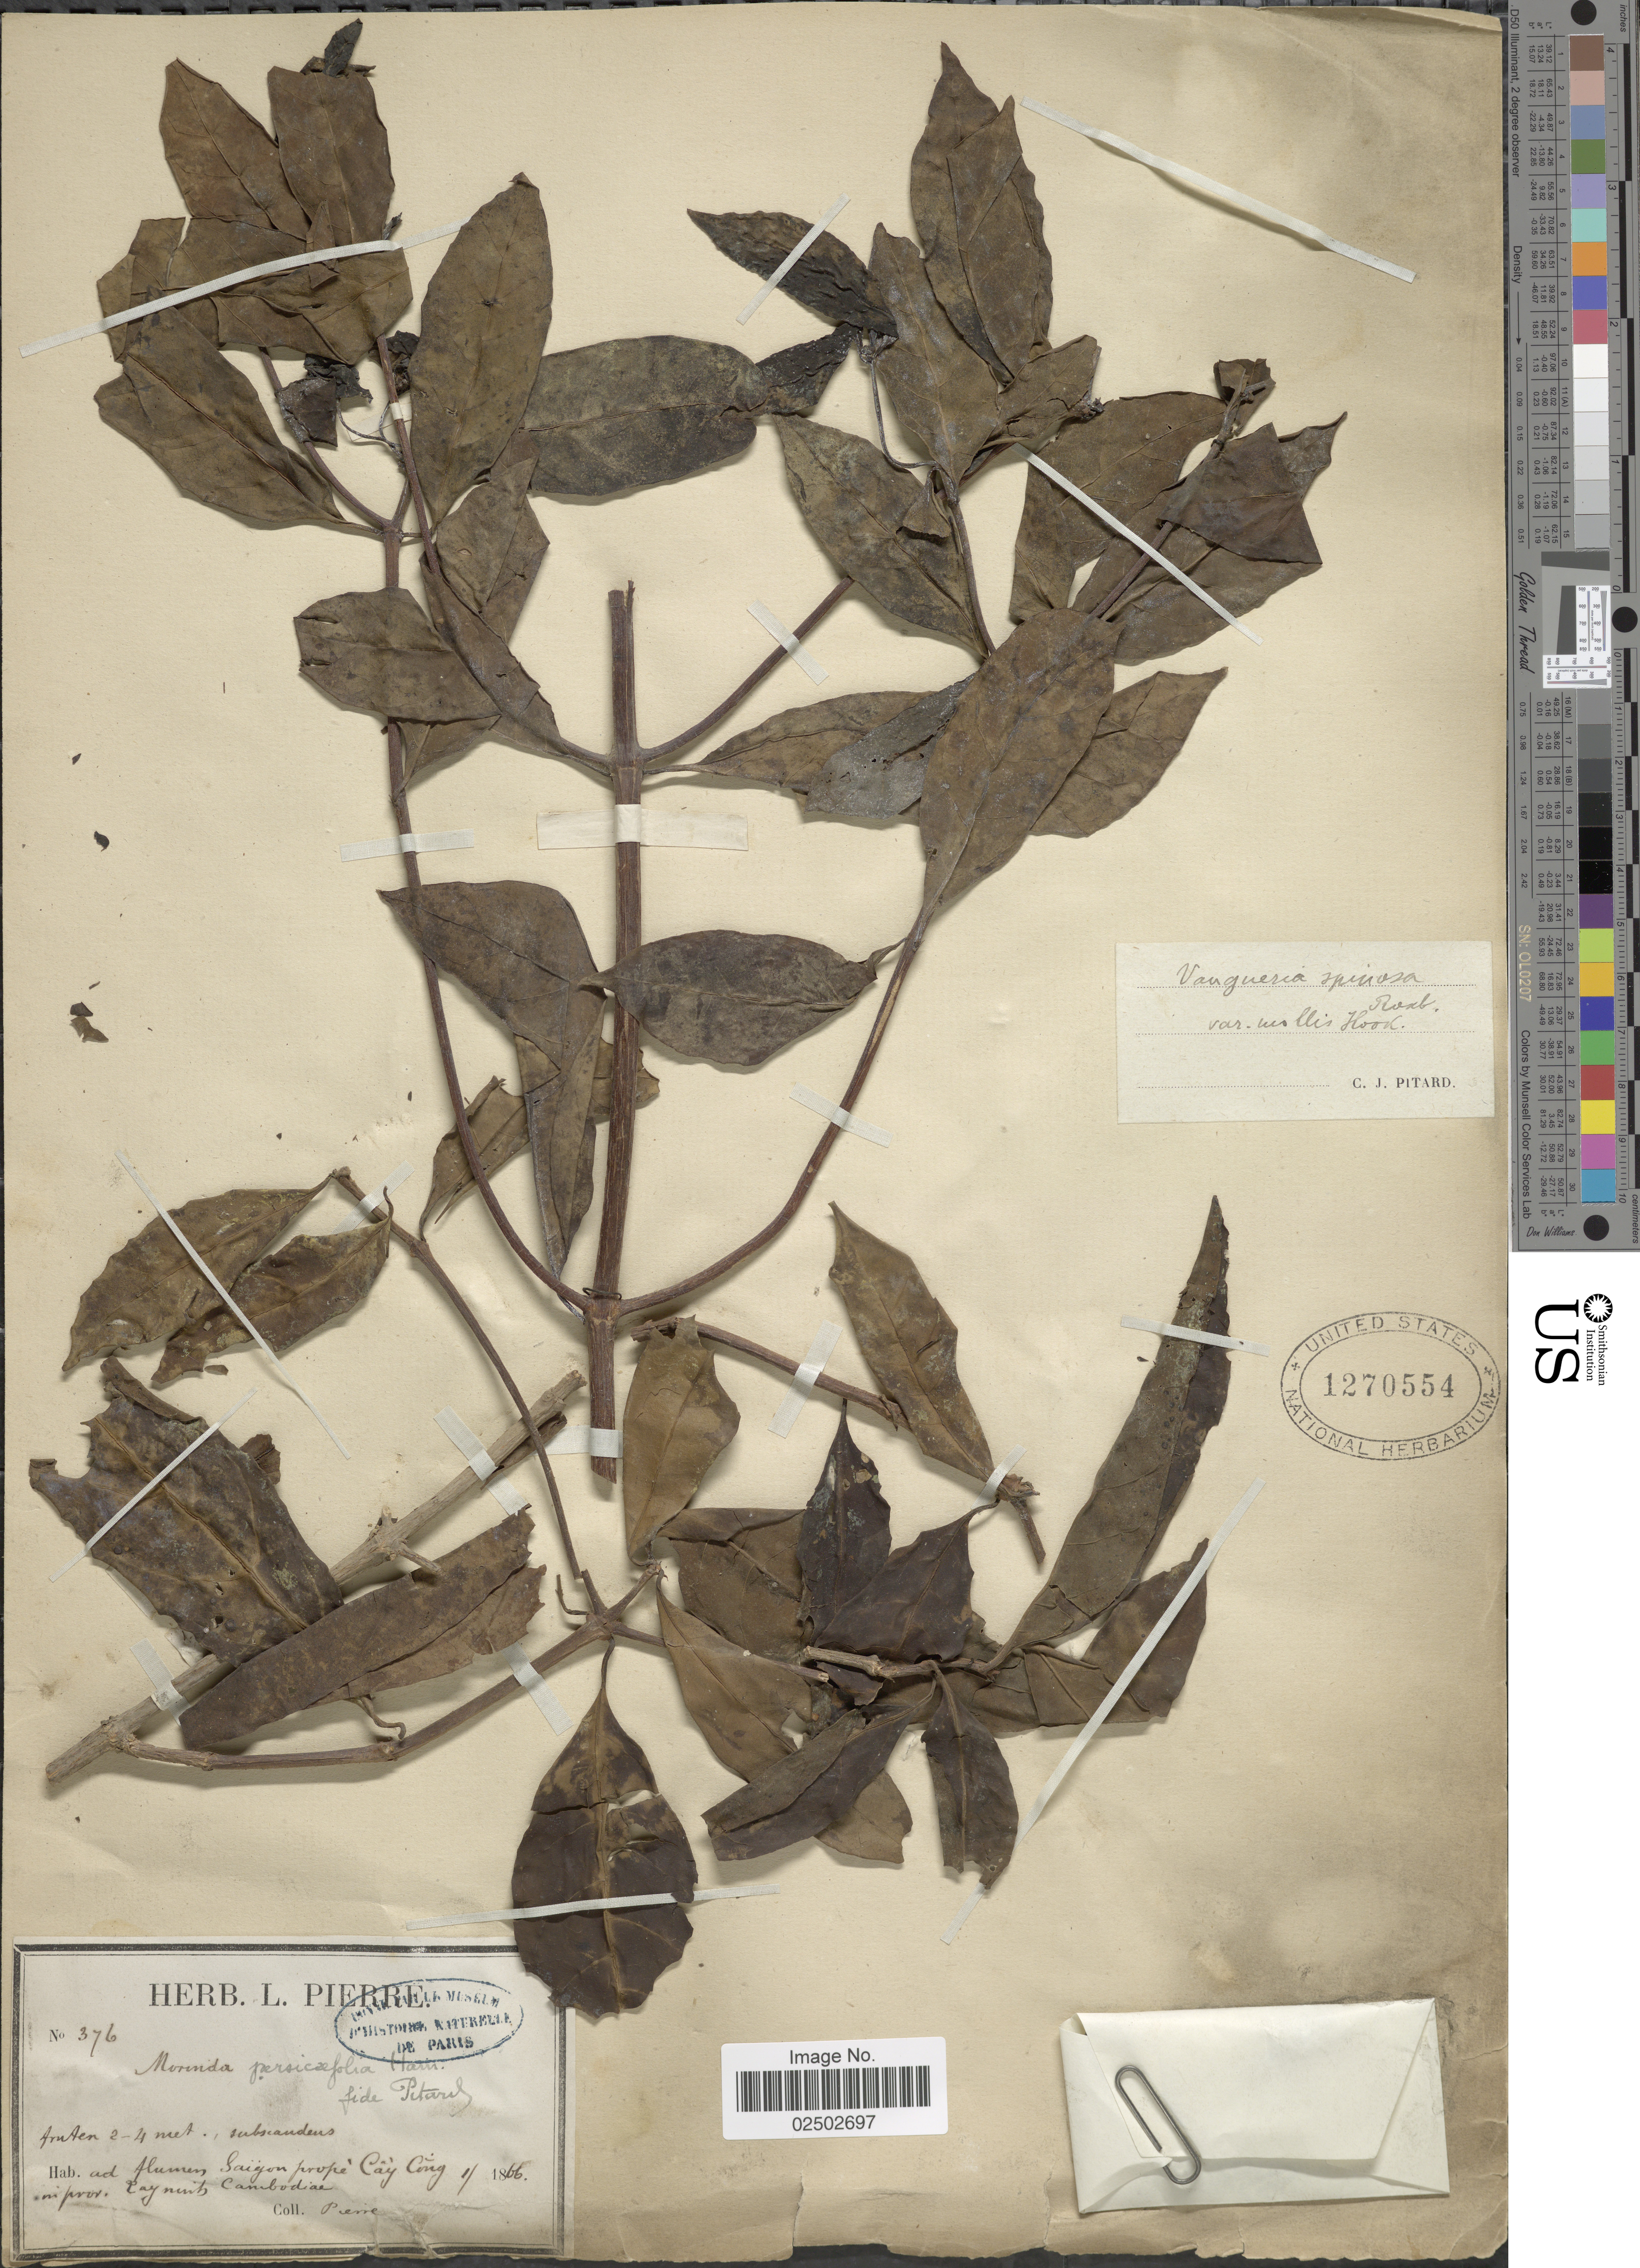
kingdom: Plantae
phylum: Tracheophyta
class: Magnoliopsida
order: Gentianales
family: Rubiaceae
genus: Vangueria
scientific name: Vangueria spinosa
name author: Roxb.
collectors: -- Pierre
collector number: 376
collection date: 1866-01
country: Cambodia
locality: Ad flumes Saigon prope Cay Cong in prov. La merits Cambodia [interpreted]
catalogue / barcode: US 1270554